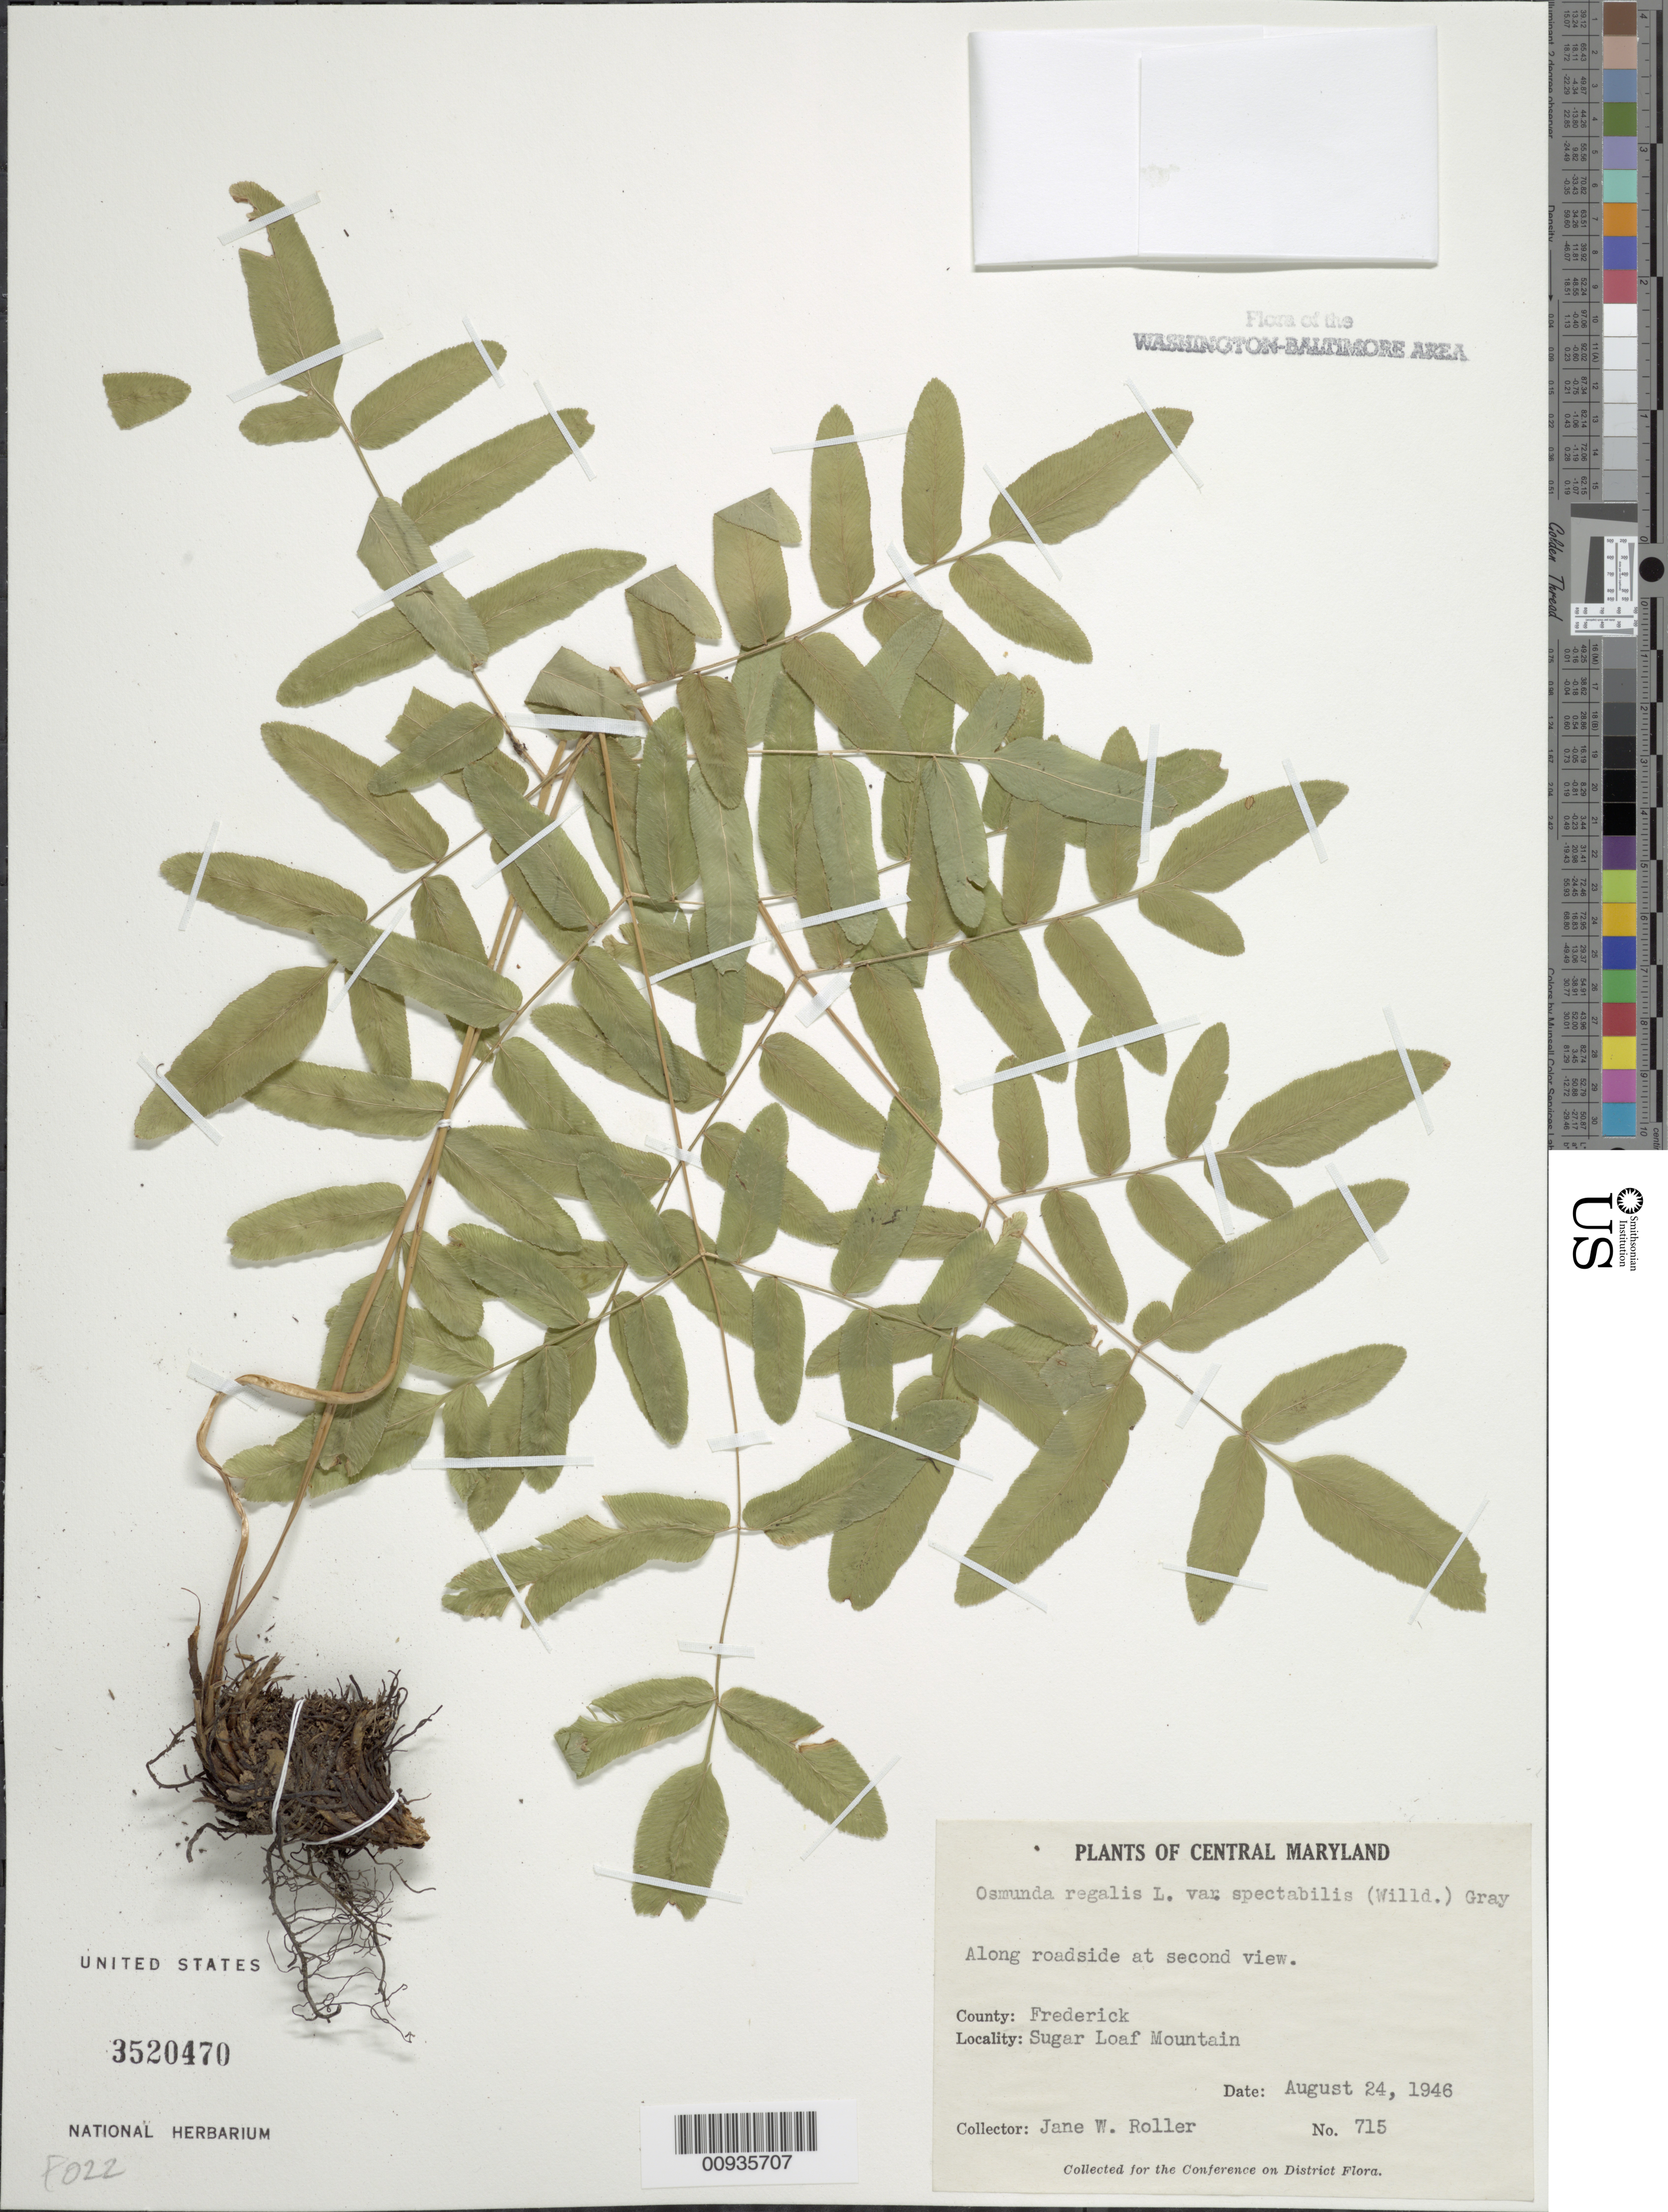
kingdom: Plantae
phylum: Tracheophyta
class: Polypodiopsida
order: Osmundales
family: Osmundaceae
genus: Osmunda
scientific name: Osmunda regalis var. spectabilis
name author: (Willd.) A. Gray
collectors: J. W. Roller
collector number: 715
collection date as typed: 24 Aug 1946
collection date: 1946-08-24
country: United States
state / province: Maryland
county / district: Frederick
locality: Sugar Loaf Mountain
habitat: Along roadside at second view.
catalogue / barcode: US 3520470